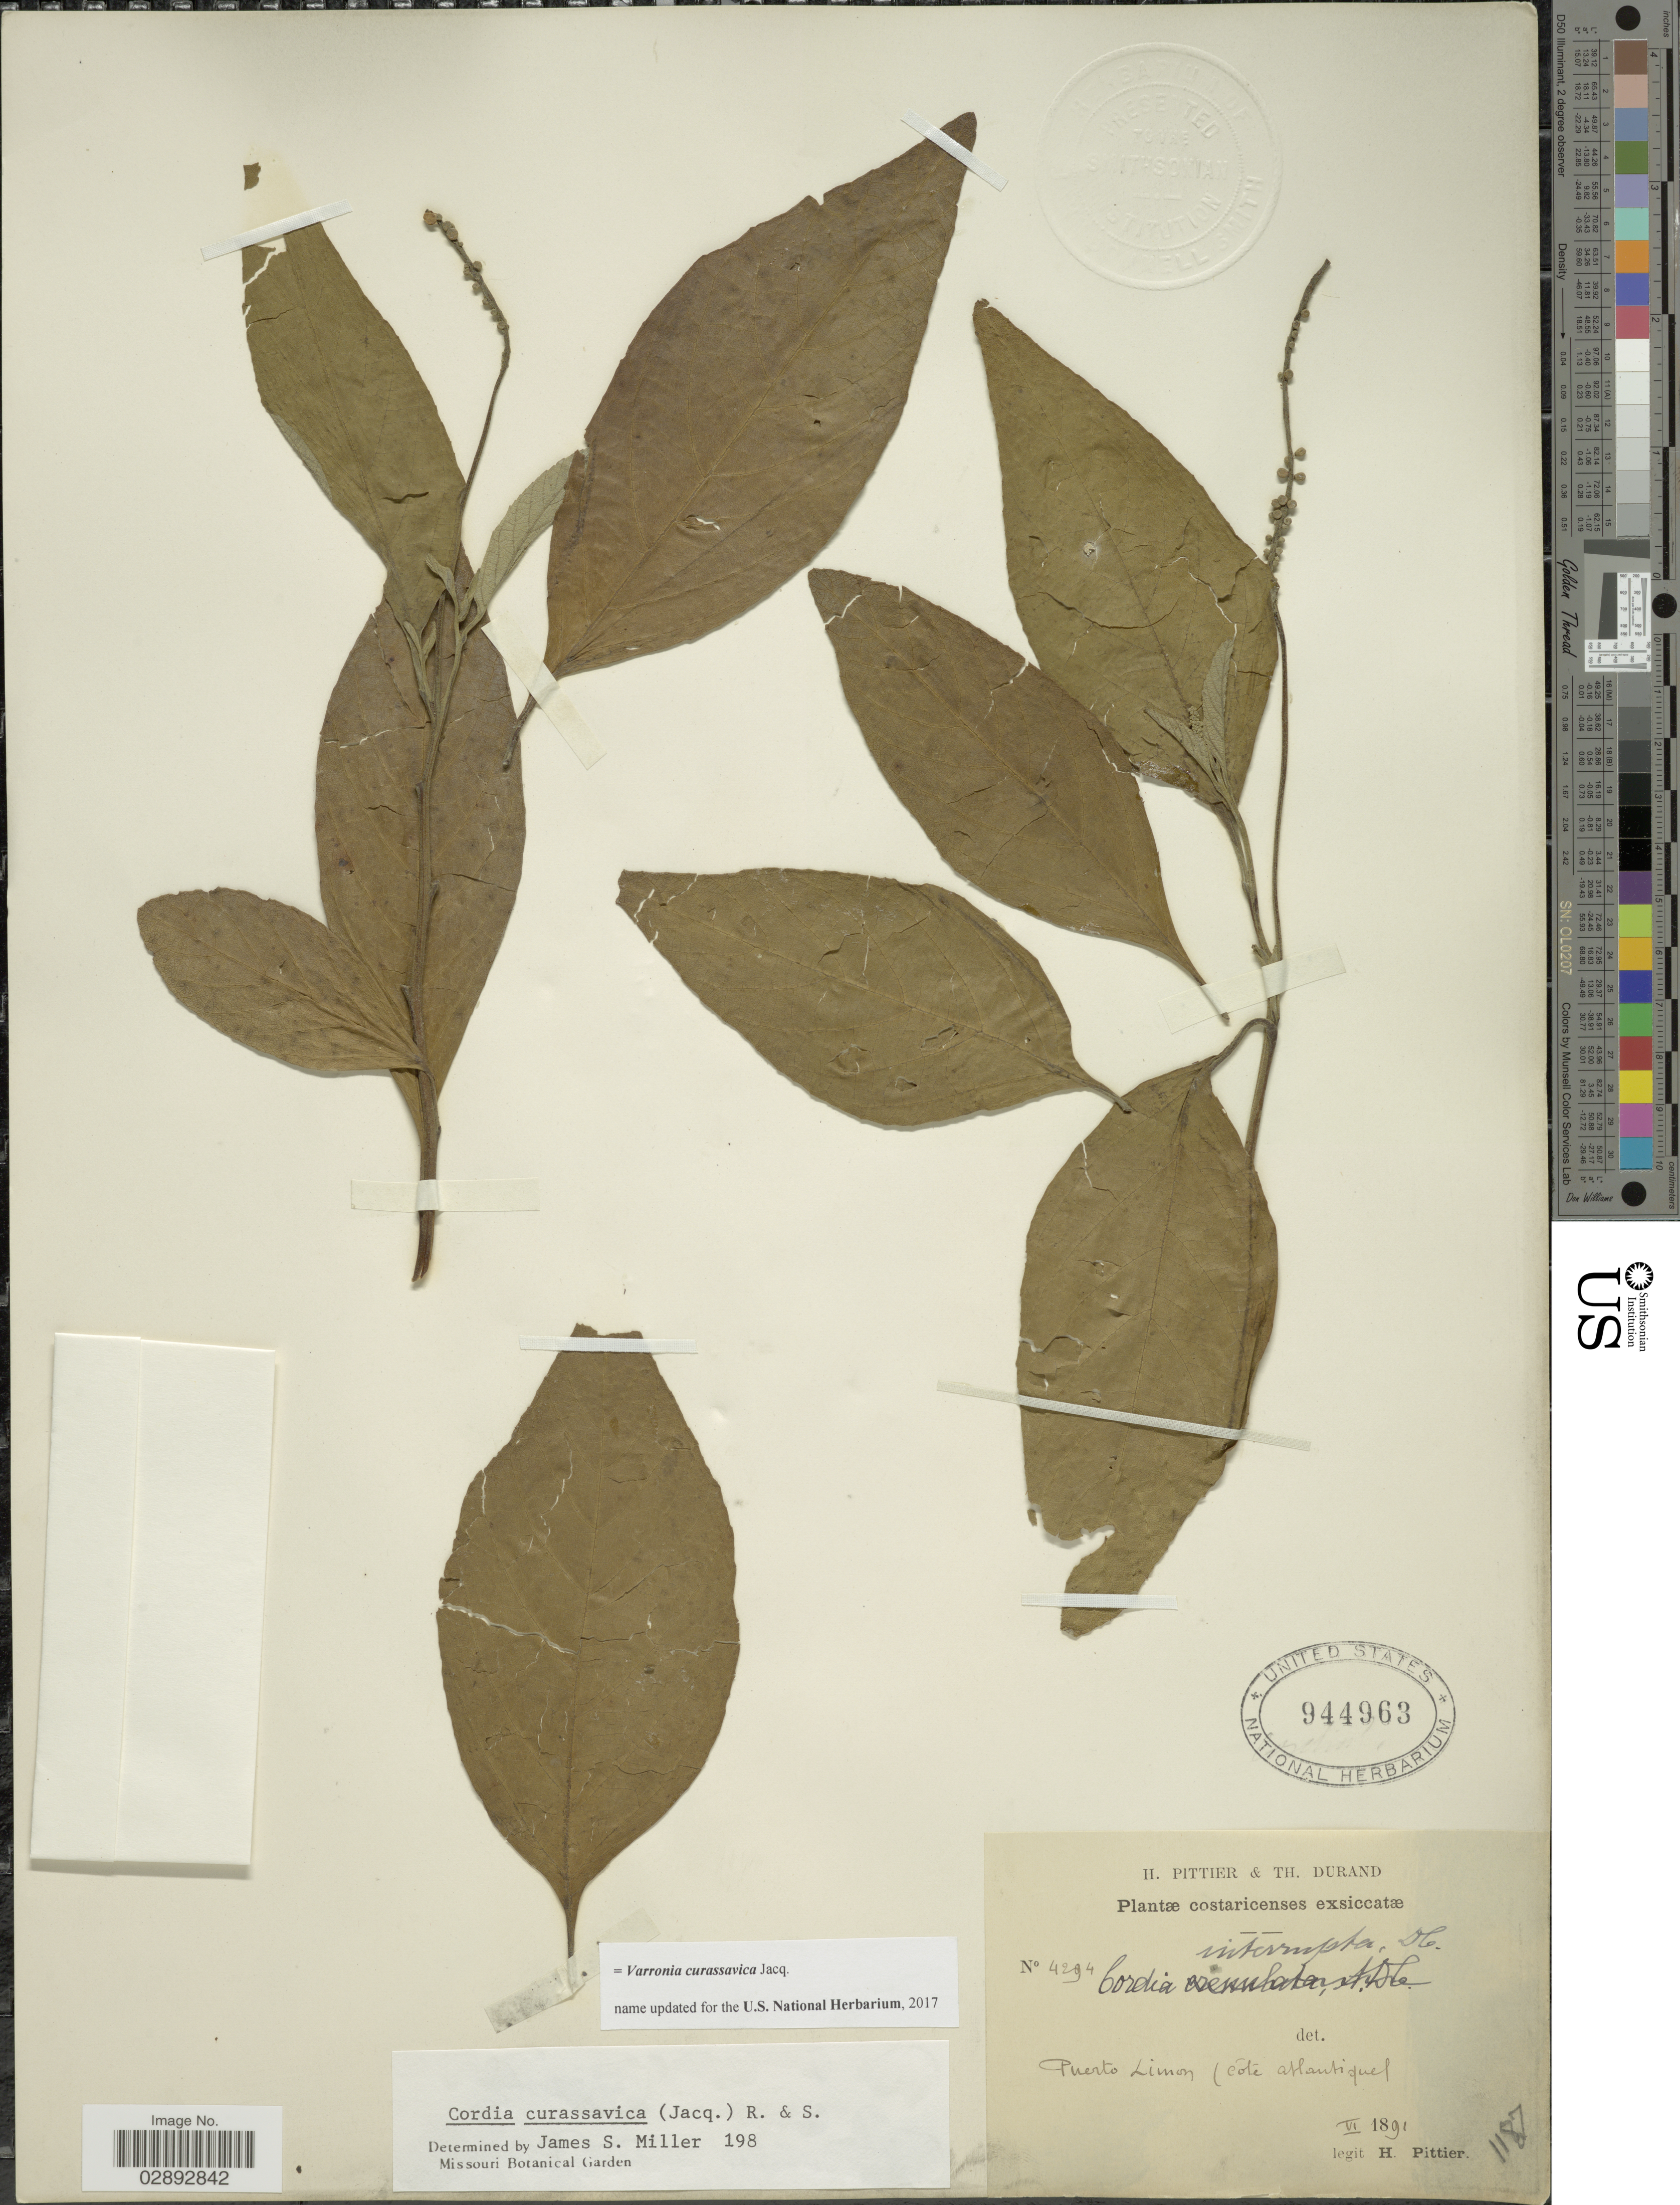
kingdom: Plantae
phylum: Tracheophyta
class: Magnoliopsida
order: Boraginales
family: Cordiaceae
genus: Varronia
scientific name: Varronia curassavica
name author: Jacq.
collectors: H. F. Pittier & T. Durand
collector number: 4294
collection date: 1891-06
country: Costa Rica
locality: Puerto Limon (côte atlantique).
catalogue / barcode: US 944963